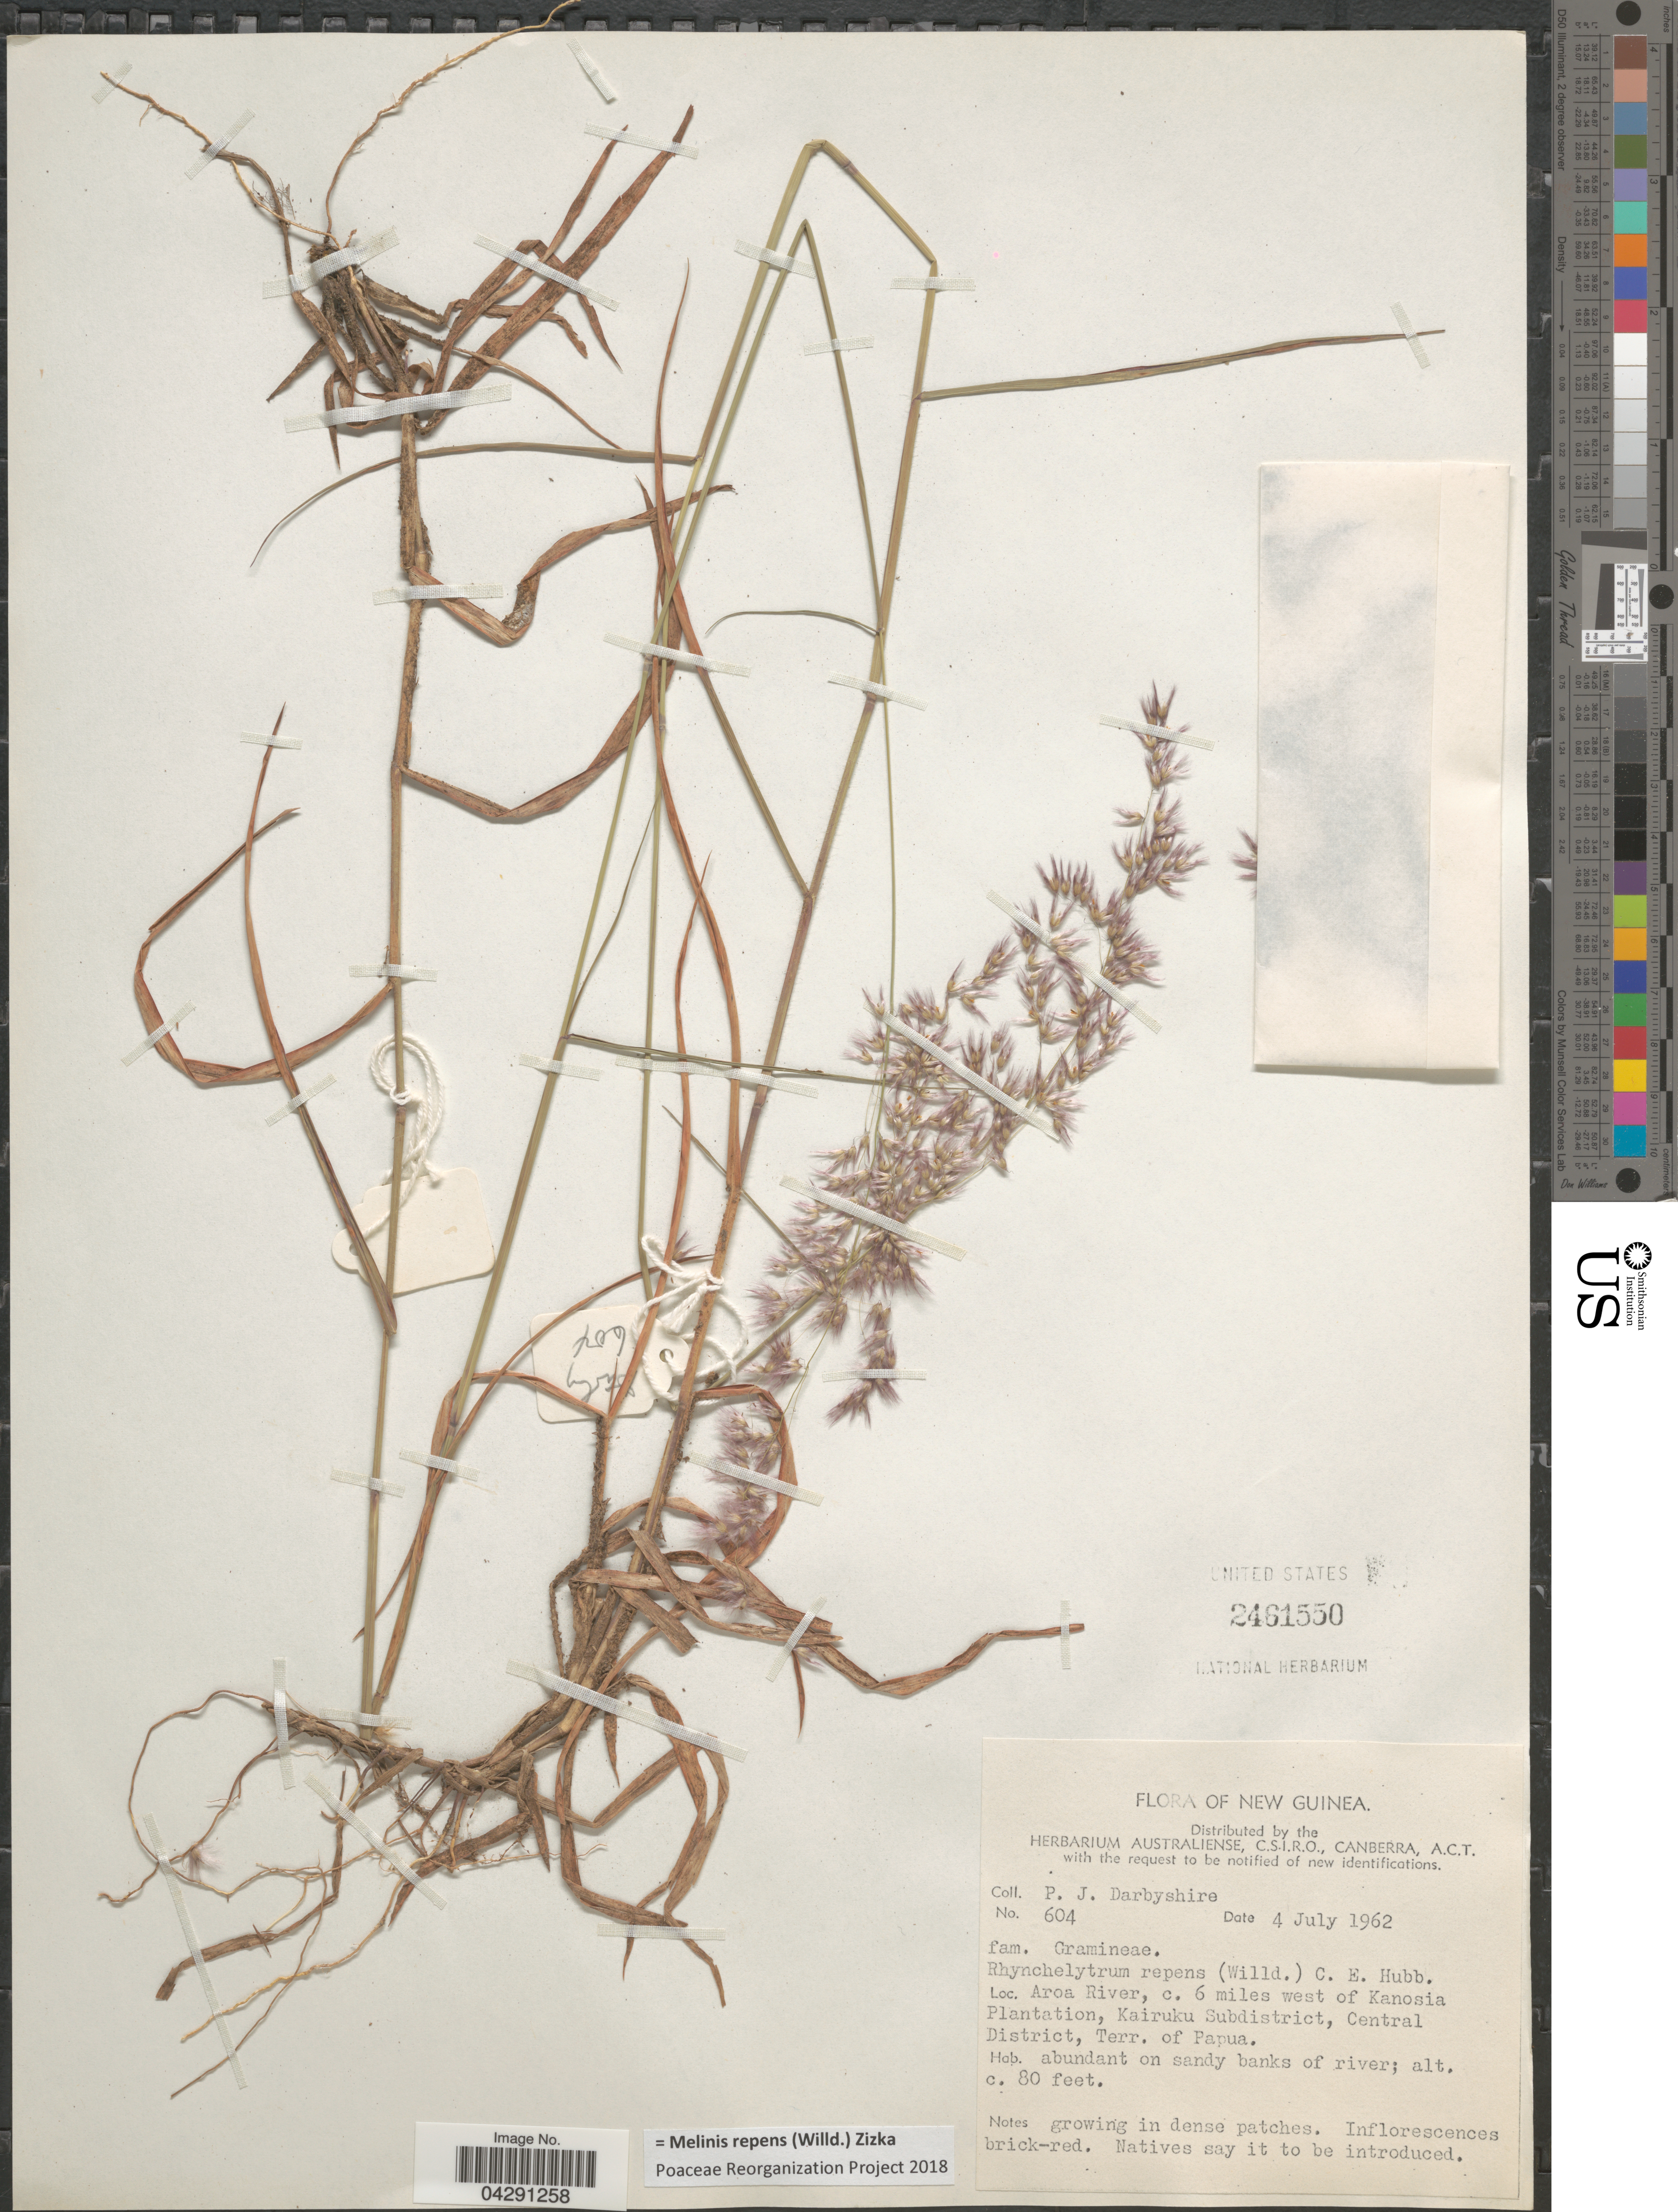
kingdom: Plantae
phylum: Tracheophyta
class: Liliopsida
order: Poales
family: Poaceae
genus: Melinis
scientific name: Melinis repens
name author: (Willd.) Zizka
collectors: P. Darbyshire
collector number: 604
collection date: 1962-07-04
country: Papua New Guinea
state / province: Central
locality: New Guinea. Aroa River, c. 6 miles west of Kanosia Plantation, Kairuku Subdistrict, Central District, Terr. of Papua.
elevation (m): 24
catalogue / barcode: US 2461550